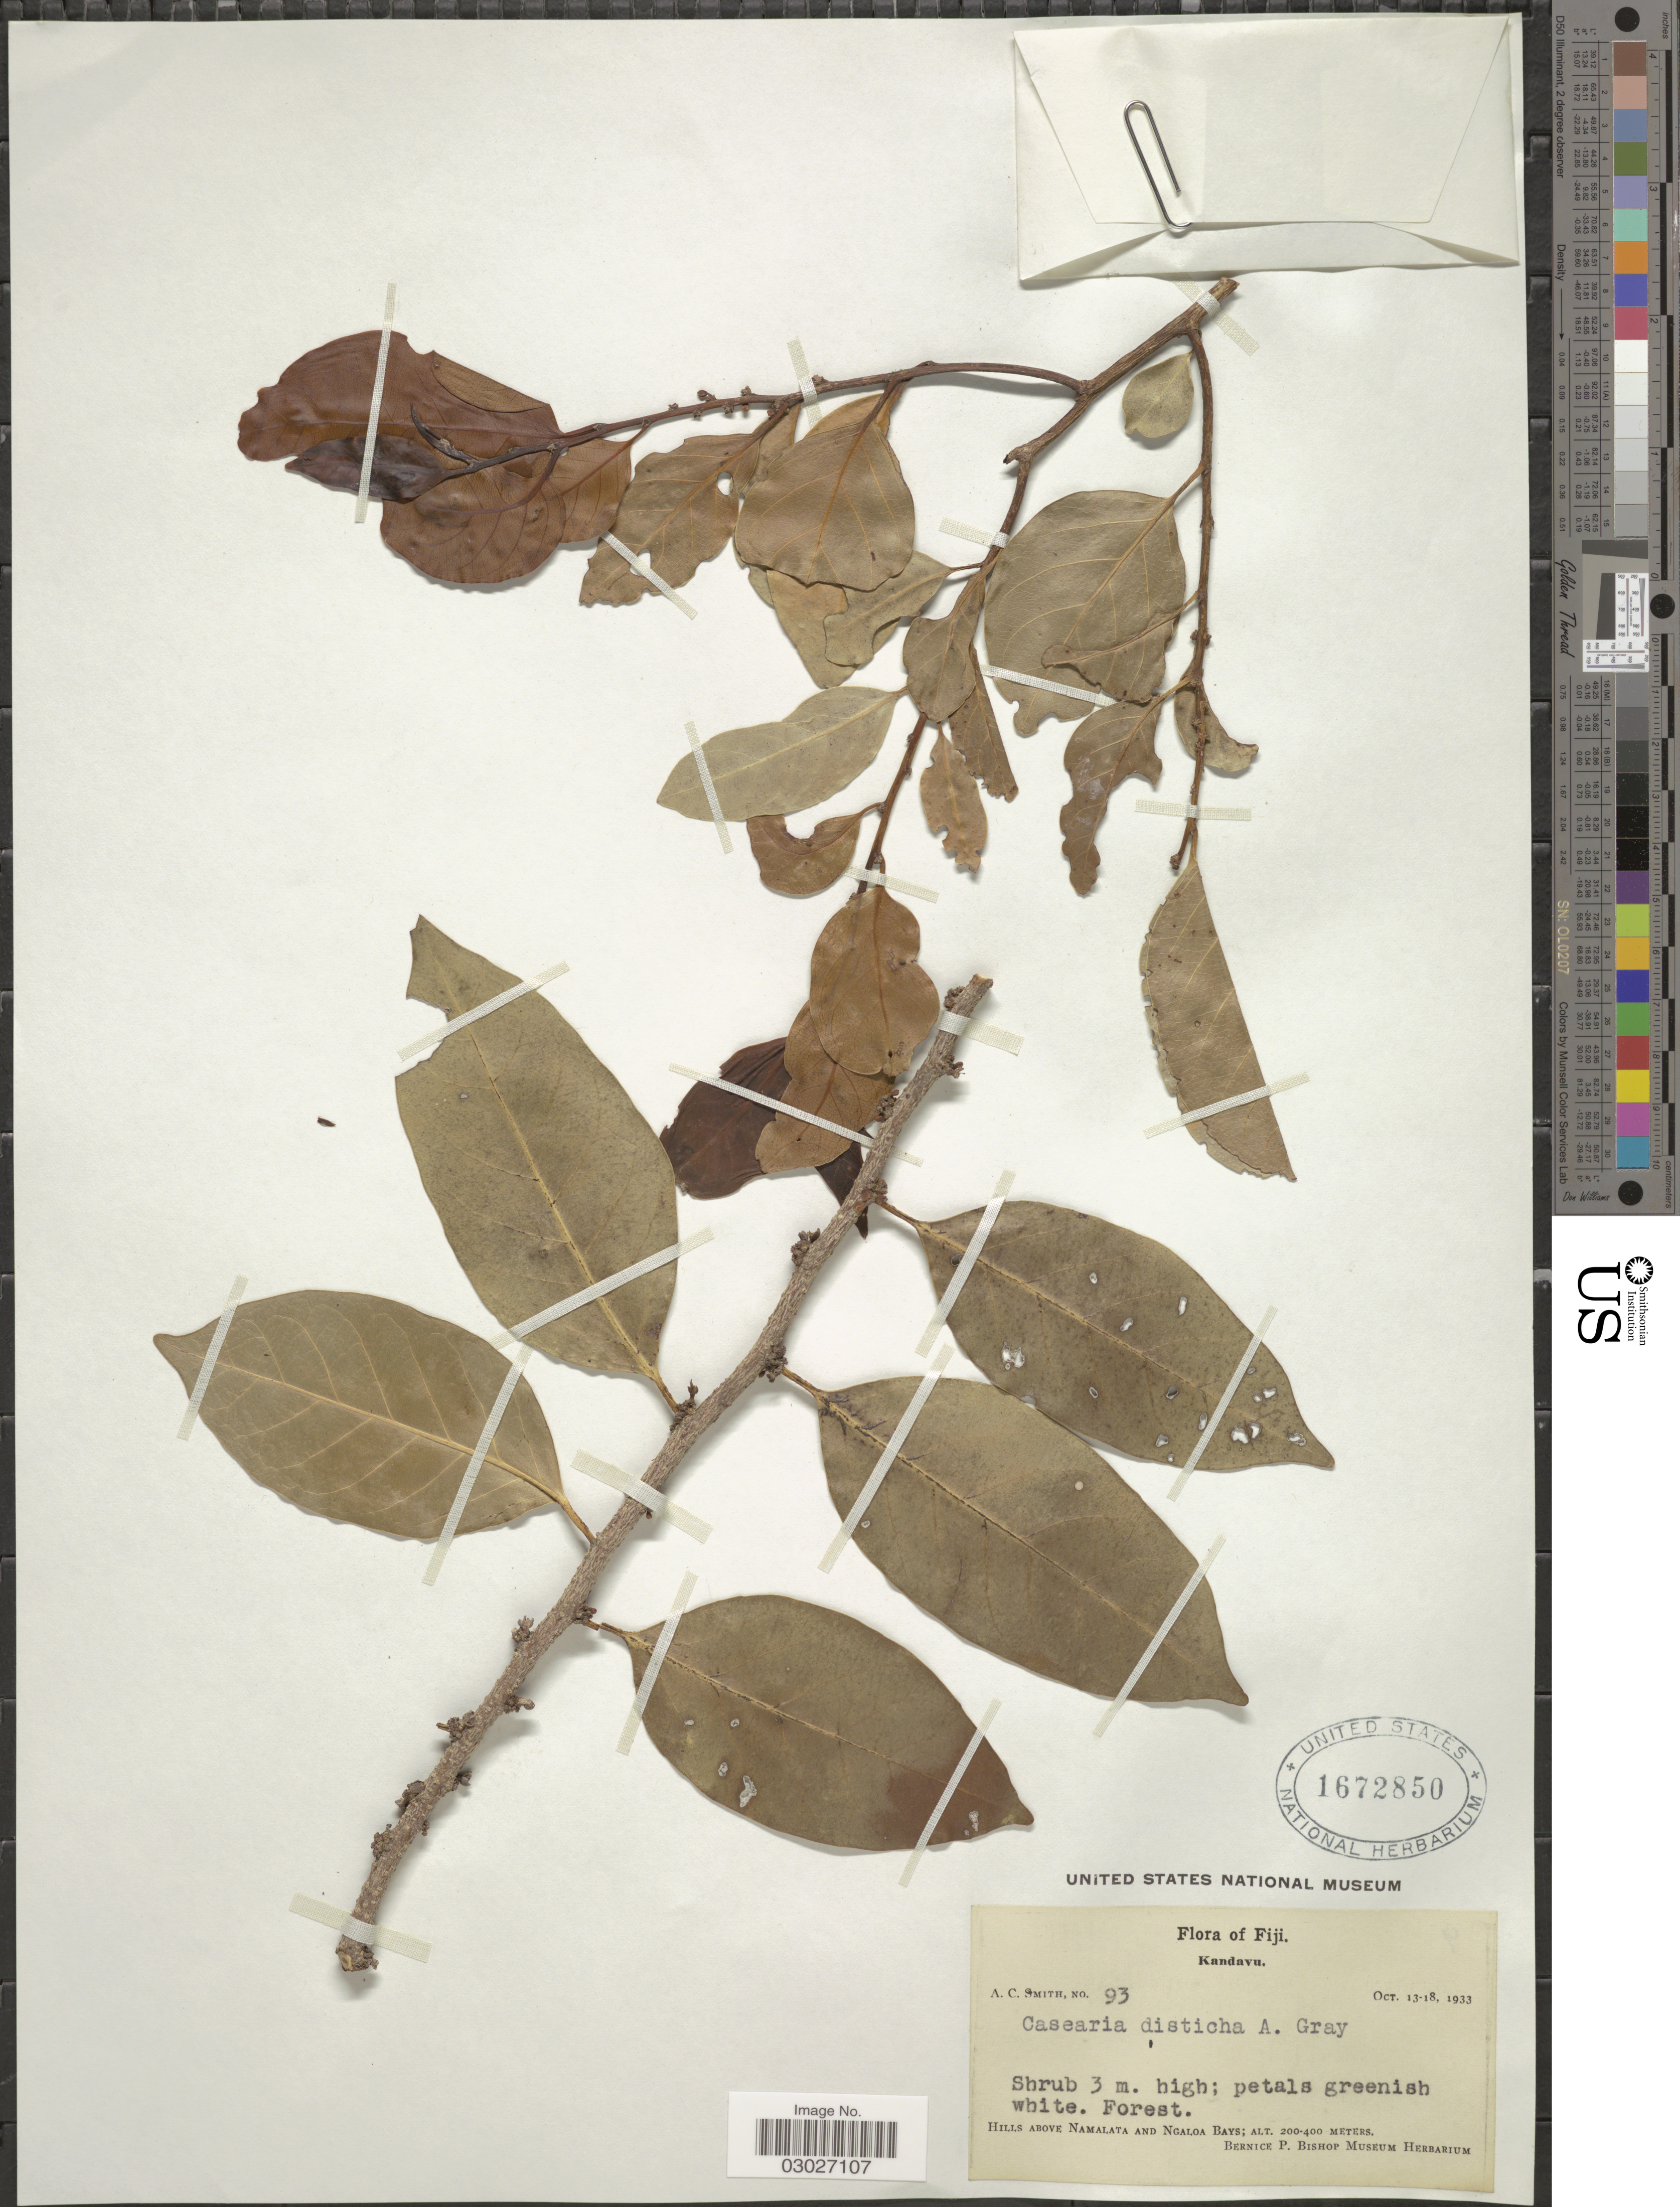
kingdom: Plantae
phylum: Tracheophyta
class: Magnoliopsida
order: Malpighiales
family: Salicaceae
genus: Casearia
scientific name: Casearia disticha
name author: A. Gray in Wilkes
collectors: A. C. Smith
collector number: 93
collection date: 1933-10-13/1933-10-18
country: Fiji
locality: Kandavu. Hills above Namalata and Ngalao Bays.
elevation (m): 200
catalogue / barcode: US 1672850